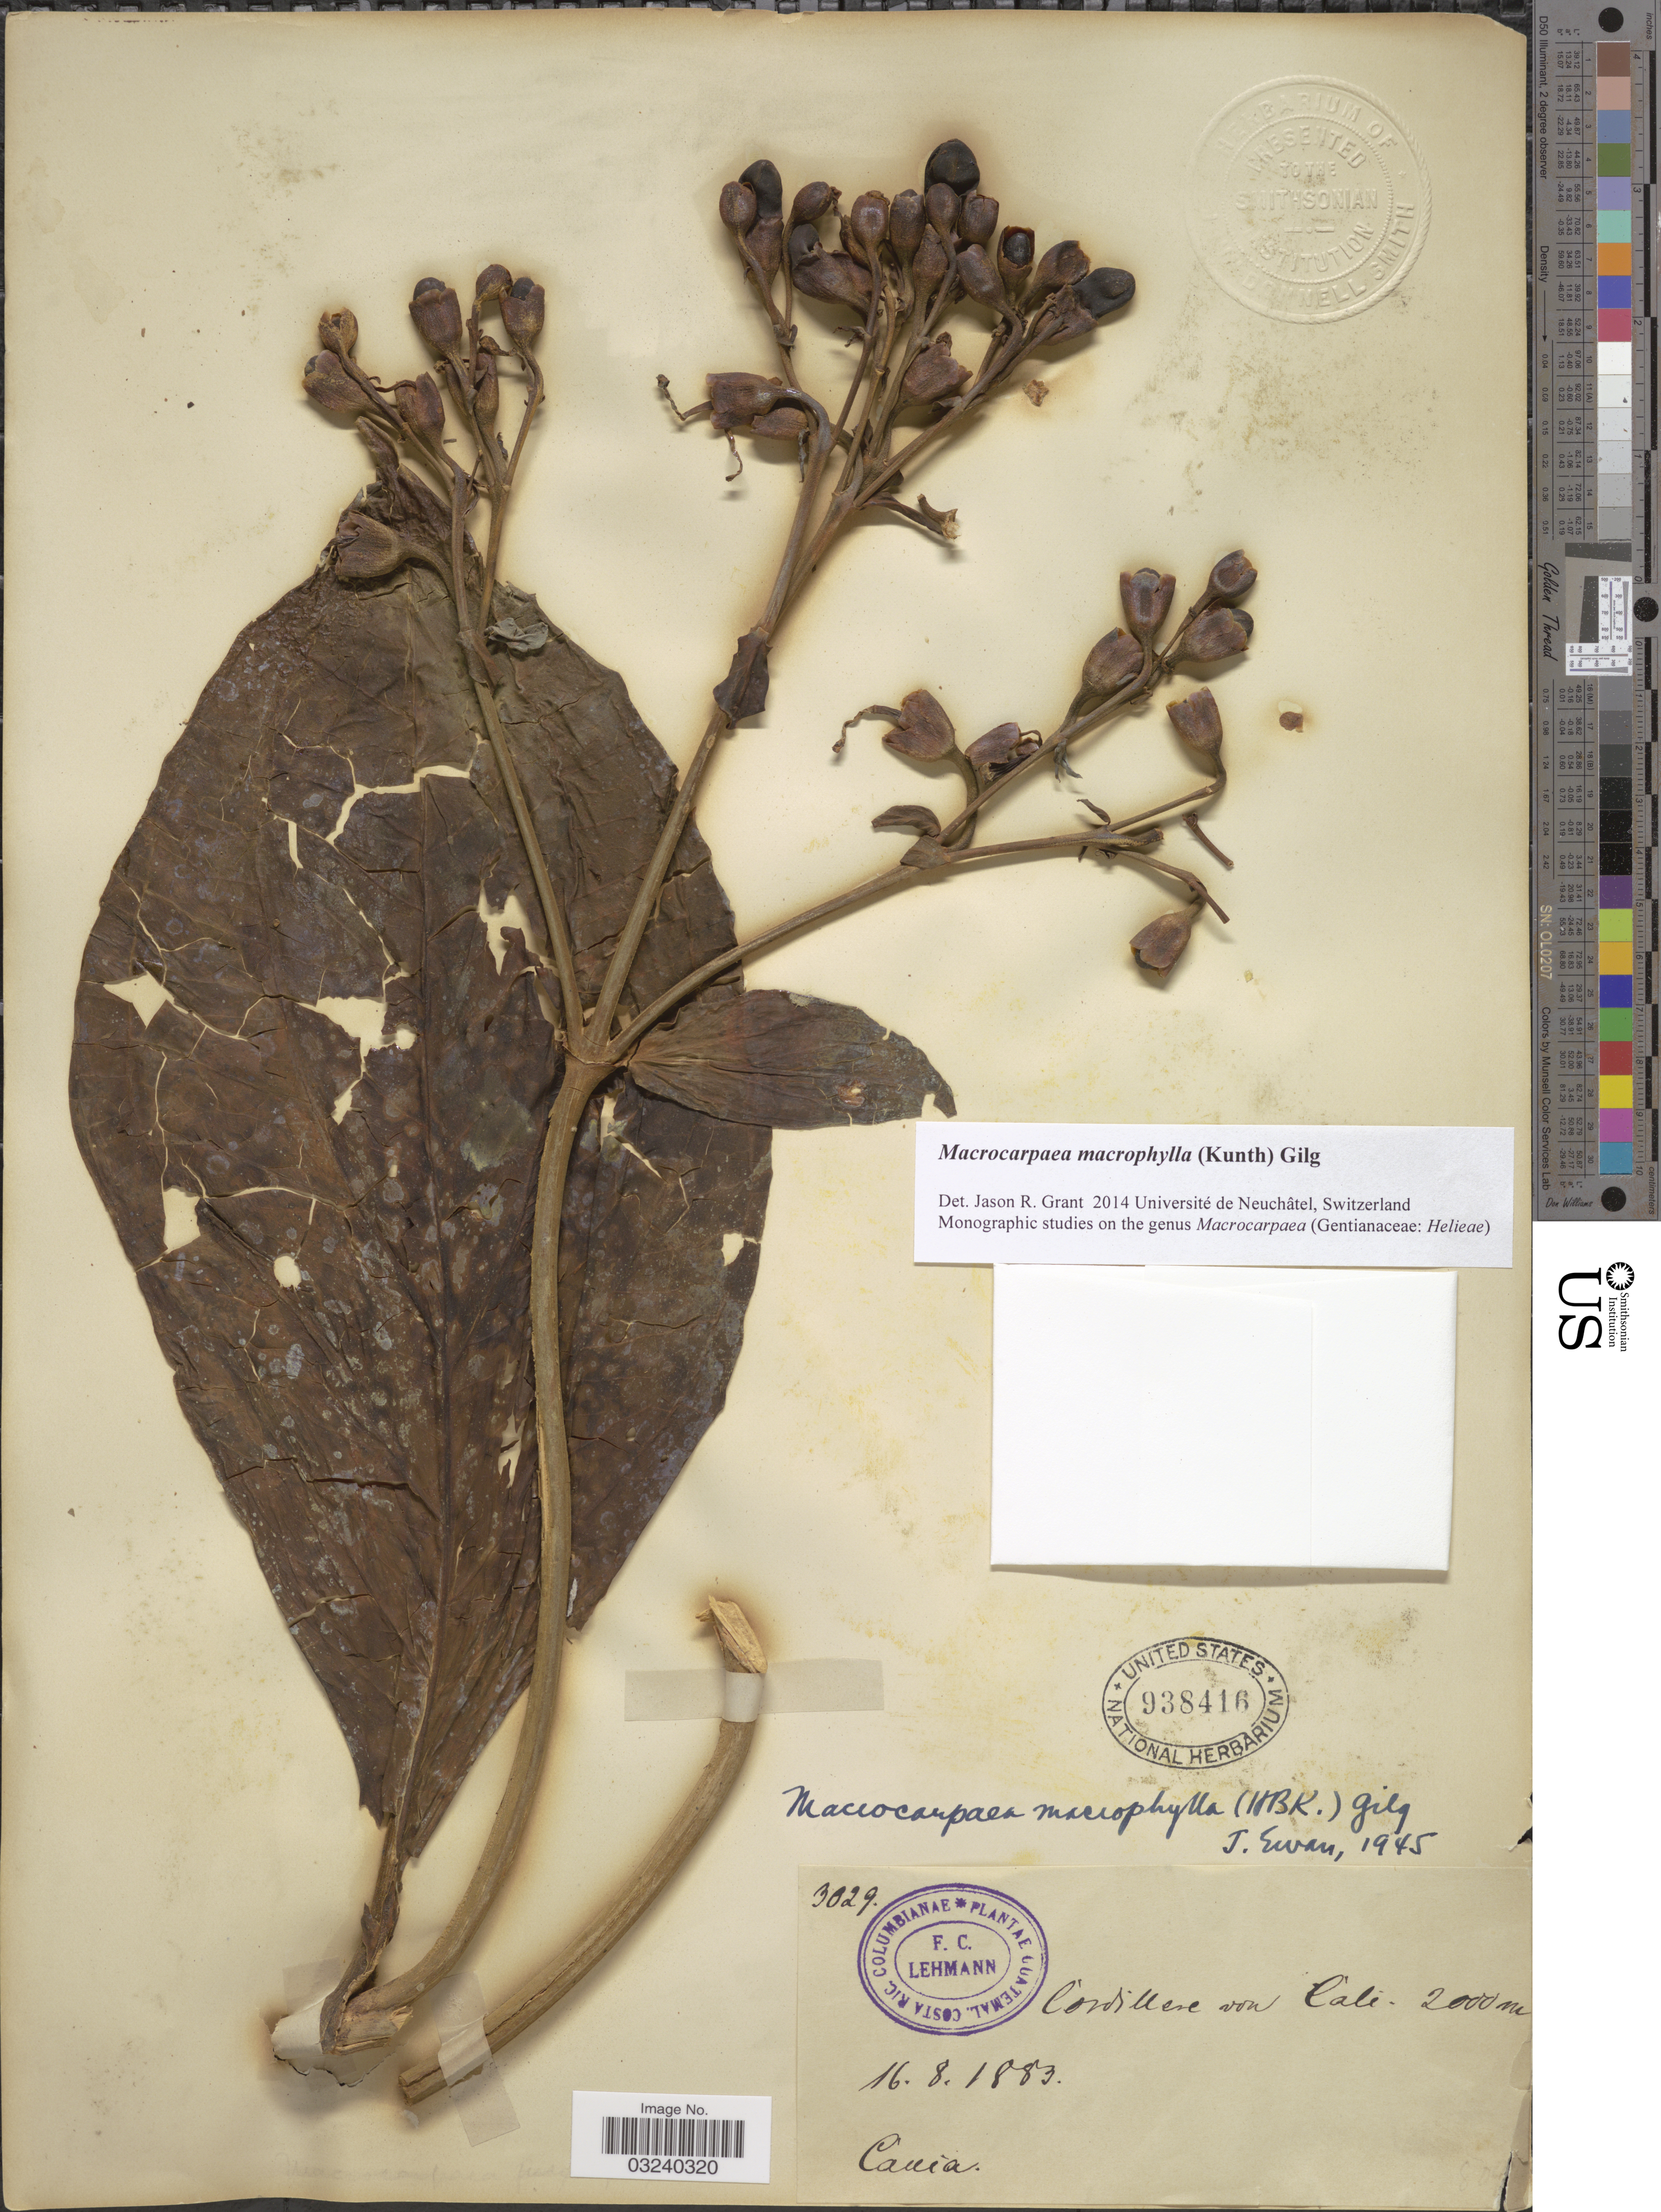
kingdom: Plantae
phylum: Tracheophyta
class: Magnoliopsida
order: Gentianales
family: Gentianaceae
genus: Macrocarpaea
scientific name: Macrocarpaea macrophylla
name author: (Kunth) Gilg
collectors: F. C. Lehmann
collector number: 3029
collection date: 1883-08-16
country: Colombia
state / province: Cauca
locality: Cordillera von Cali.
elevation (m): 2000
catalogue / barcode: US 938416